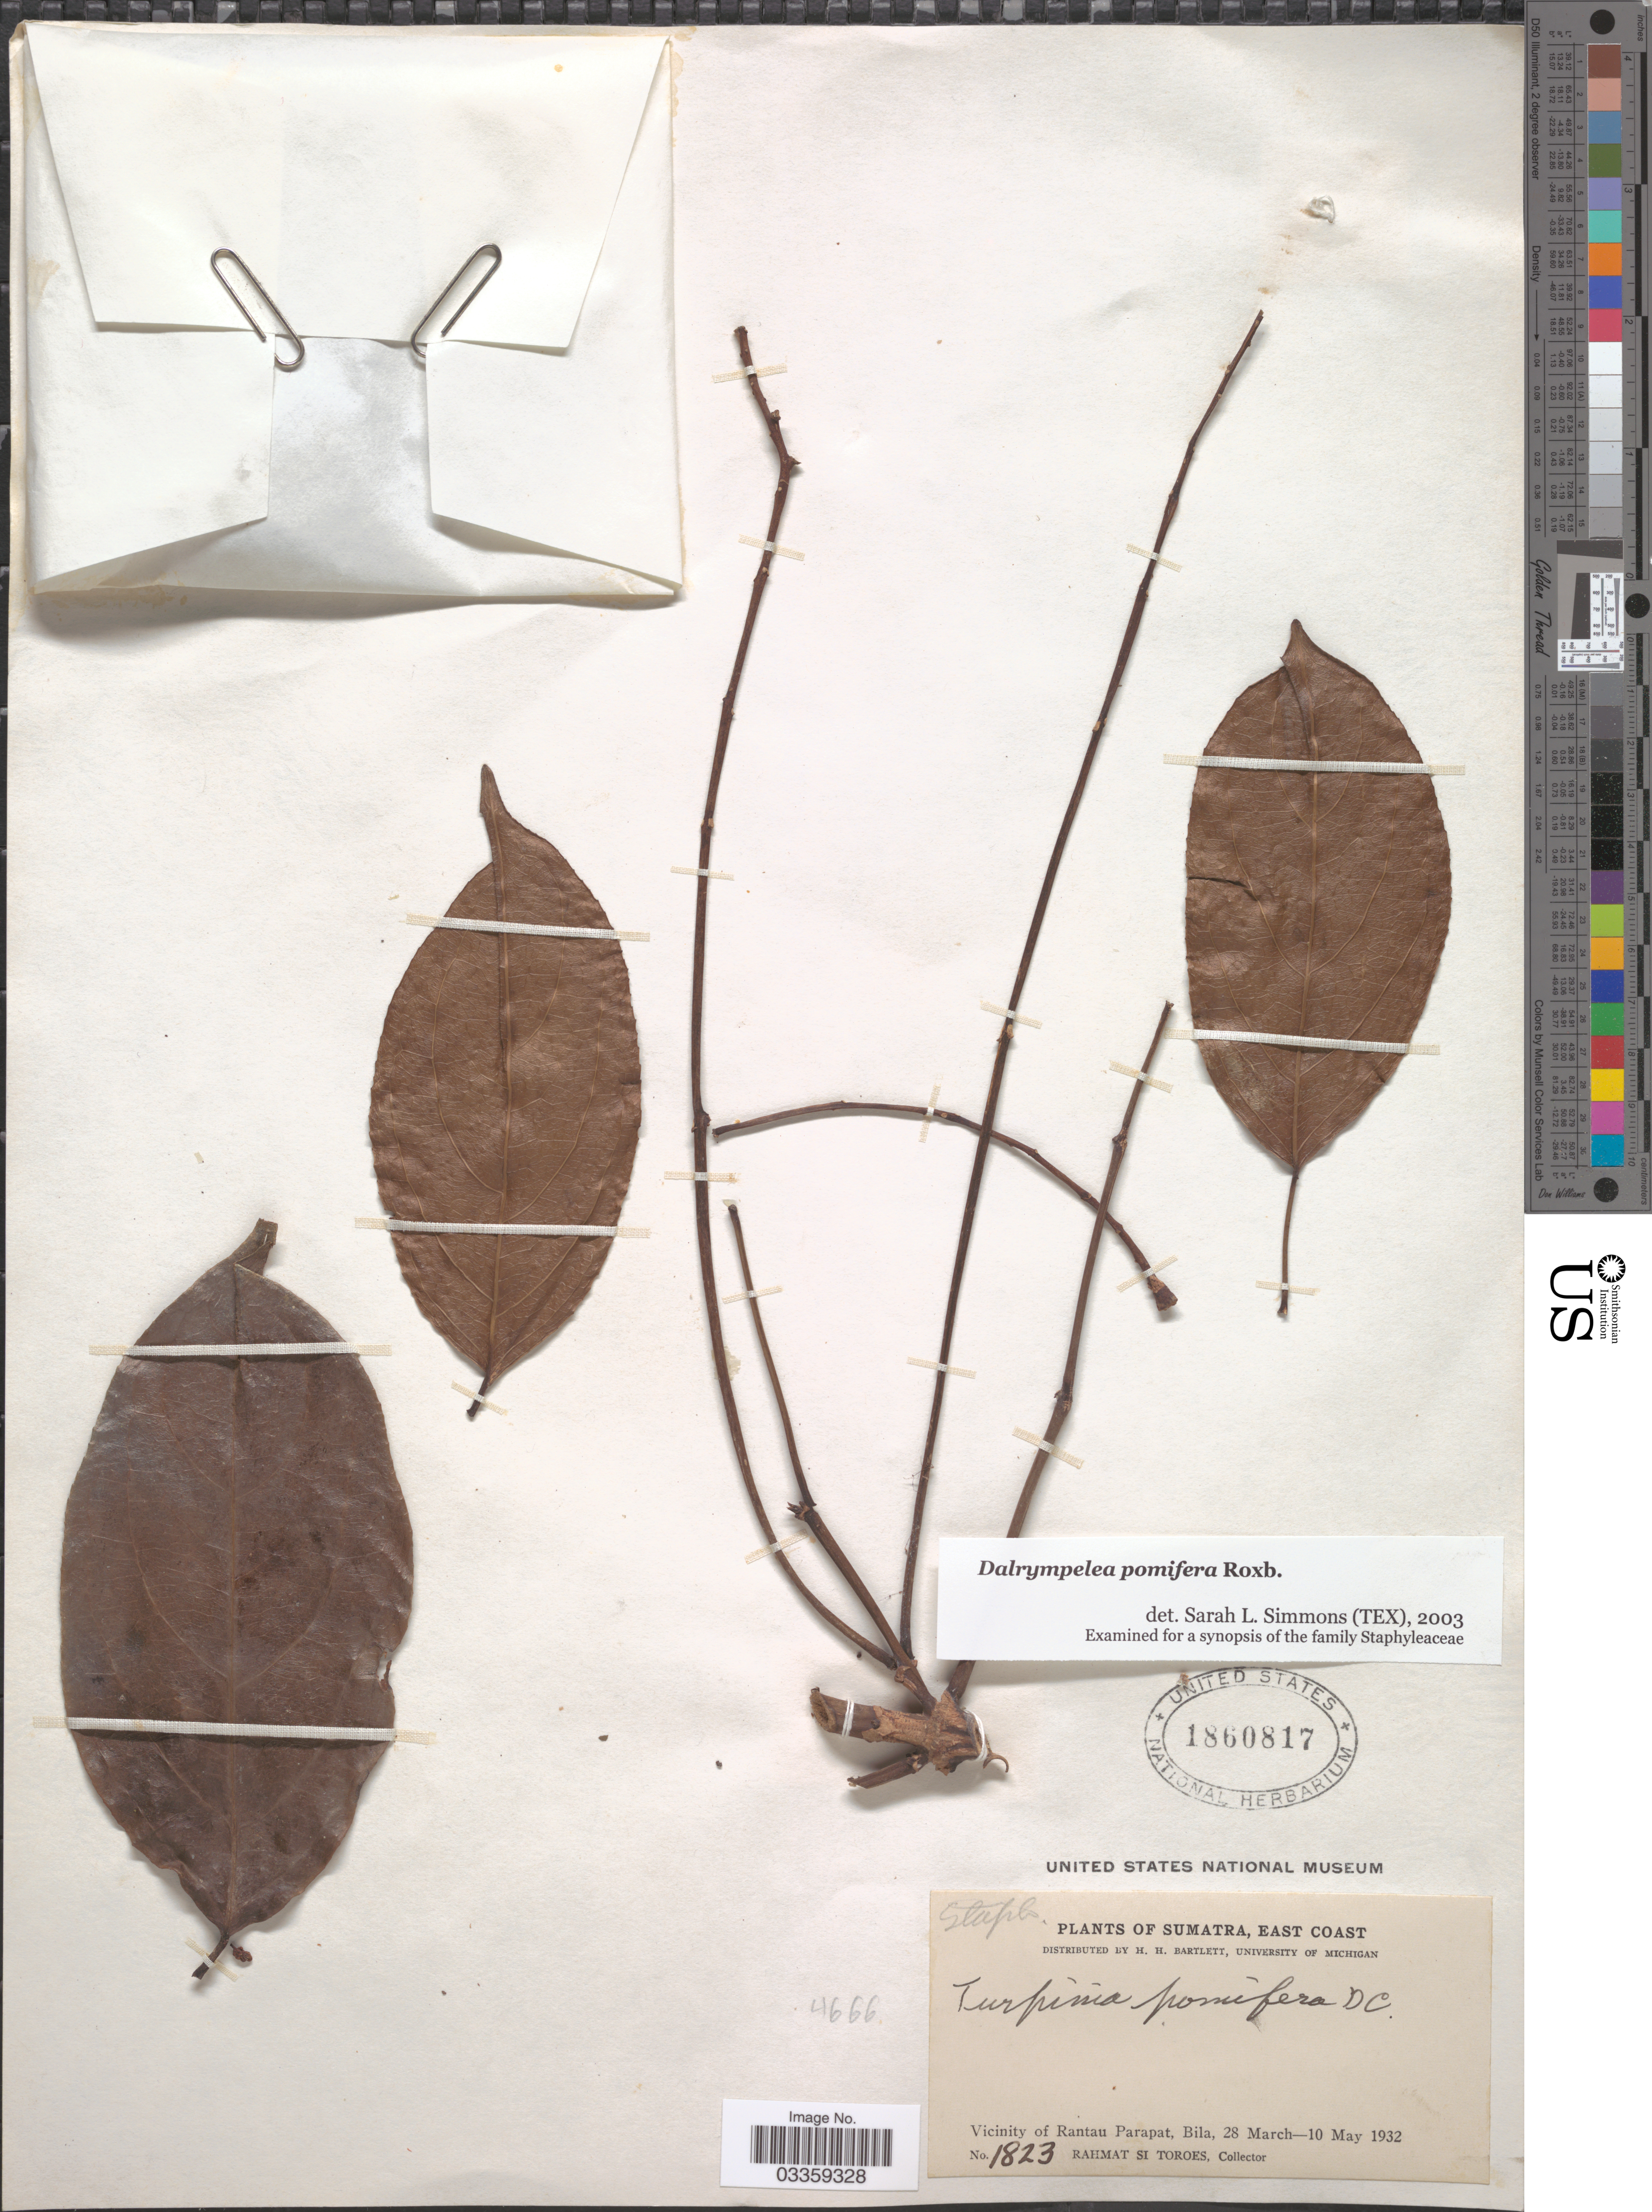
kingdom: Plantae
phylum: Tracheophyta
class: Magnoliopsida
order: Crossosomatales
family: Staphyleaceae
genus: Dalrympelea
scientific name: Dalrympelea pomifera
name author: Roxb.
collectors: Rahmat Si Boeea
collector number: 1823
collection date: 1932-03-28/1932-05-10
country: Indonesia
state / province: Sumatra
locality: East Coast, Vicinity of Rantau Parapat, Bila.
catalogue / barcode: US 1860817